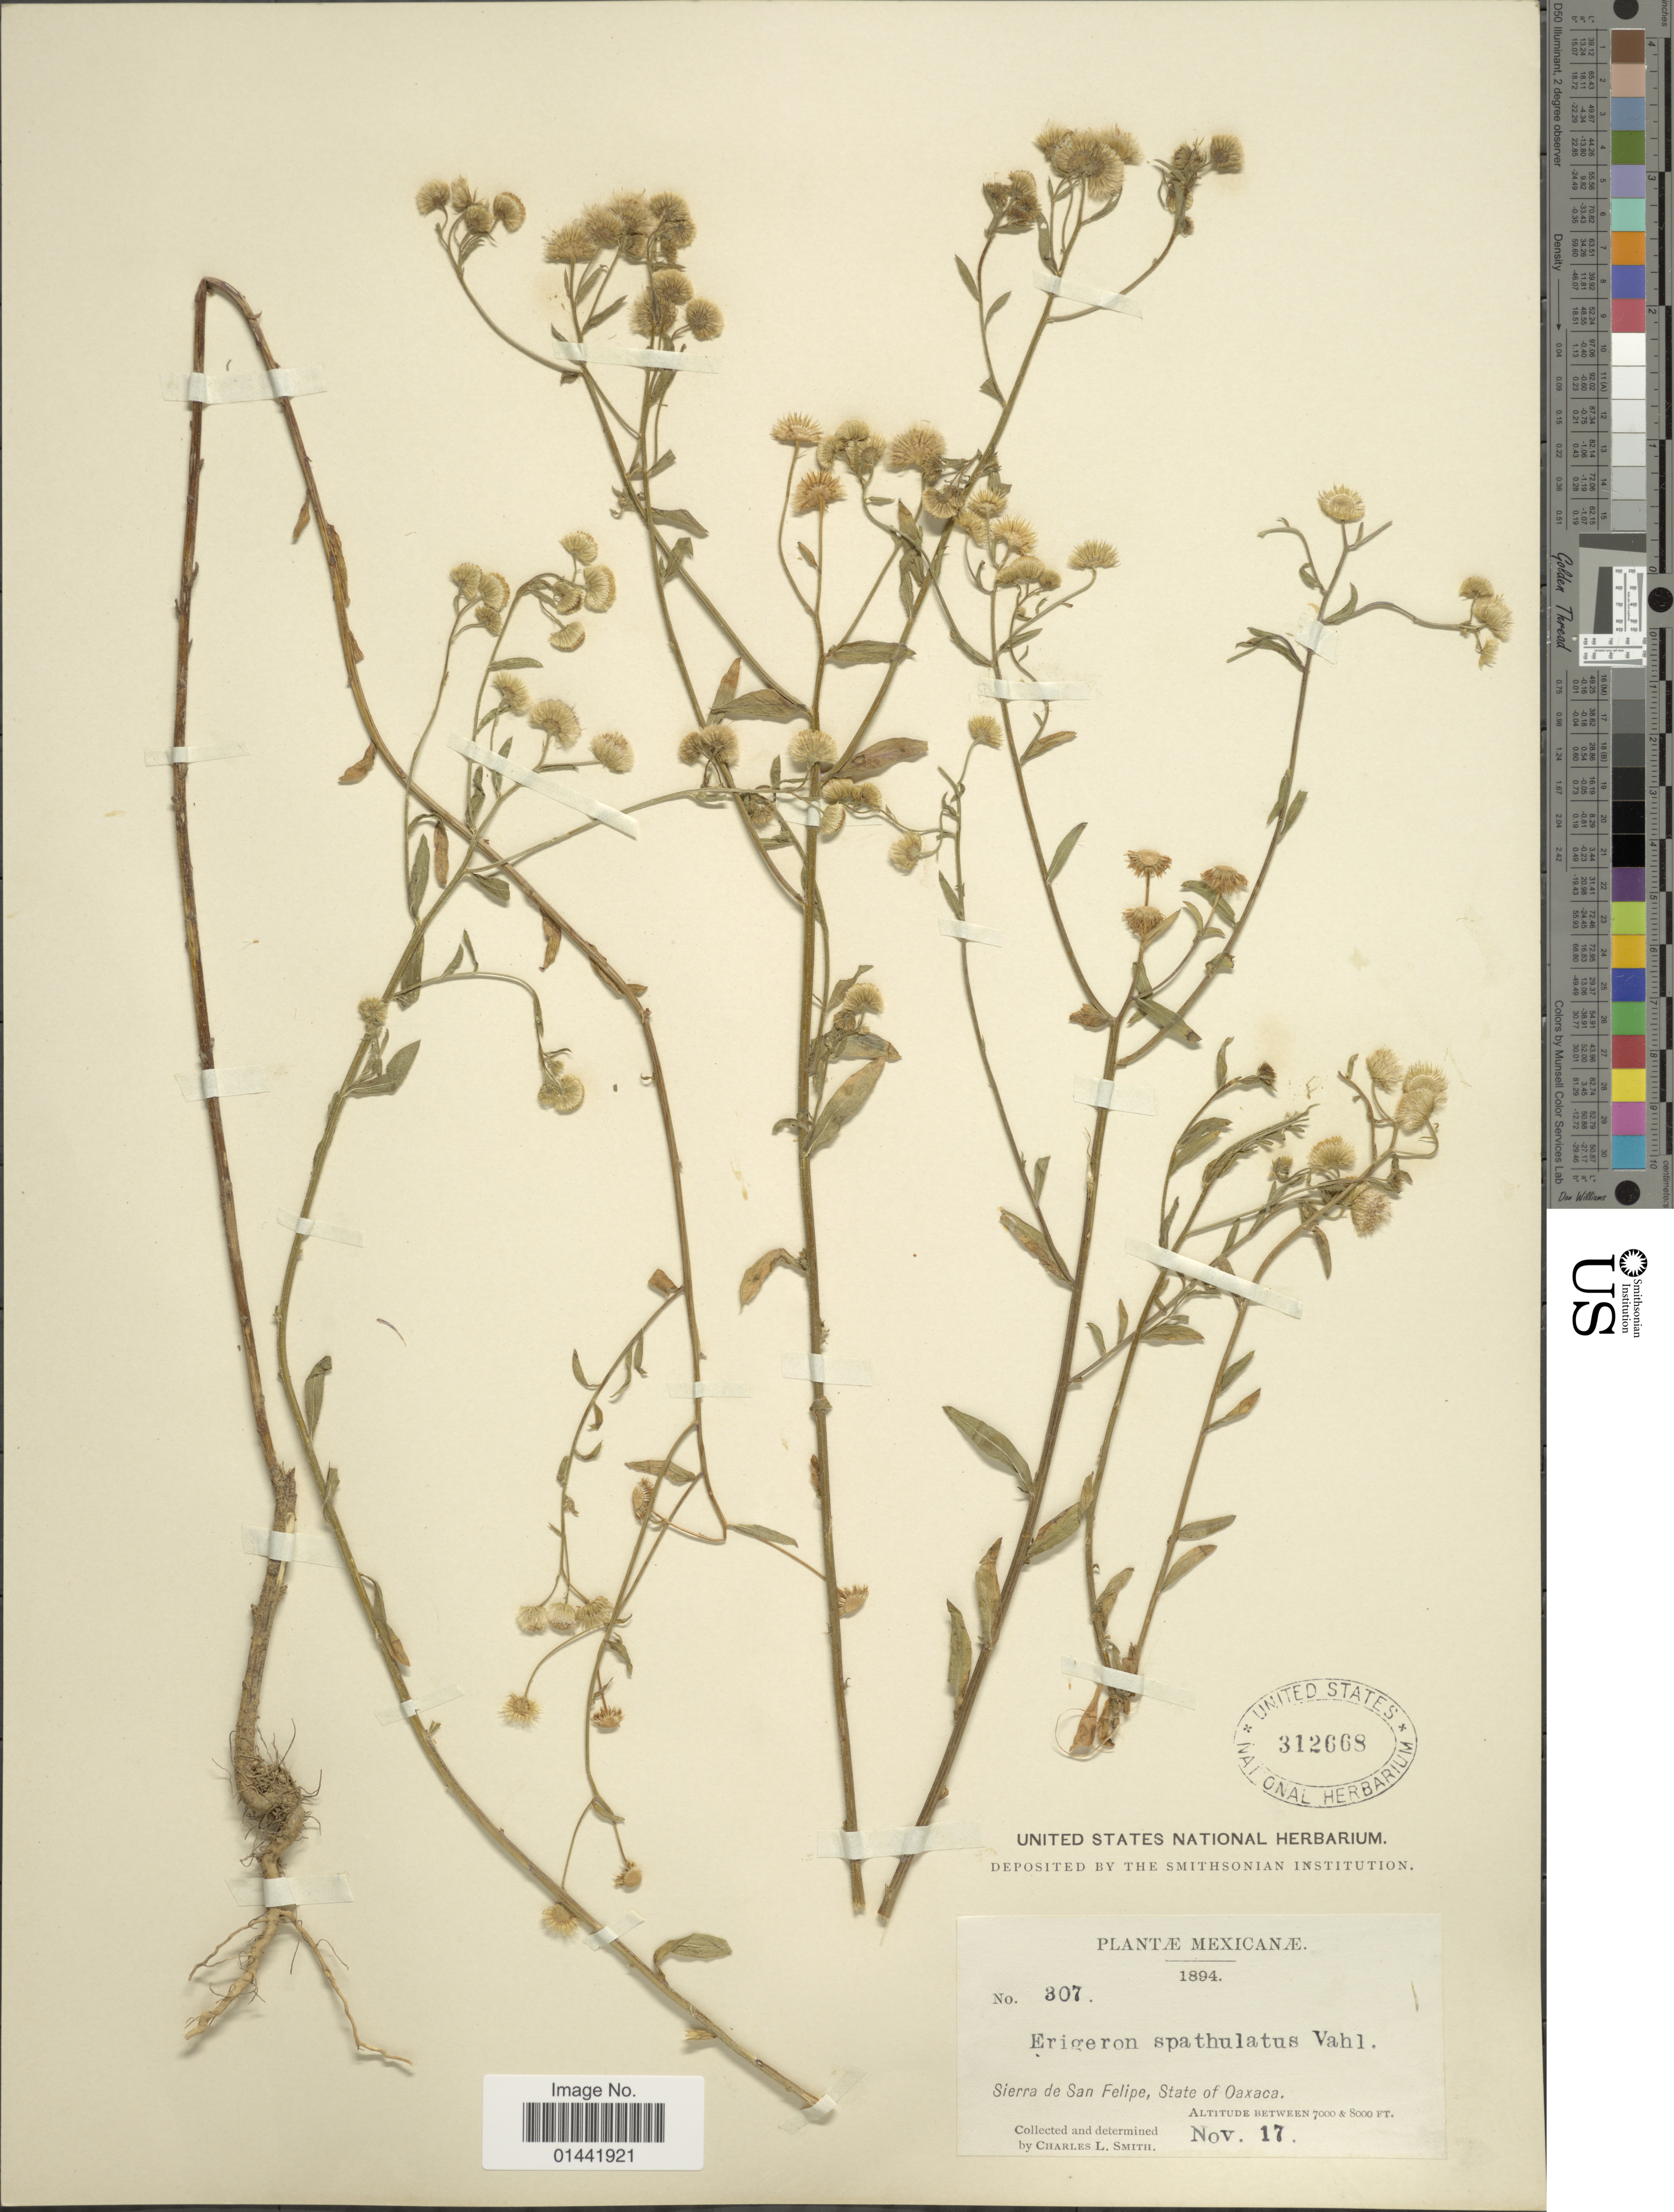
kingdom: Plantae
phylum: Tracheophyta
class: Magnoliopsida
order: Asterales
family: Asteraceae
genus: Erigeron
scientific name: Erigeron spathulatus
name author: Vahl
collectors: C. L. Smith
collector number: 307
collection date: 1894-11-17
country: Mexico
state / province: Oaxaca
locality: Sierra de San Felipe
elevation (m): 2134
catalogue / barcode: US 312668